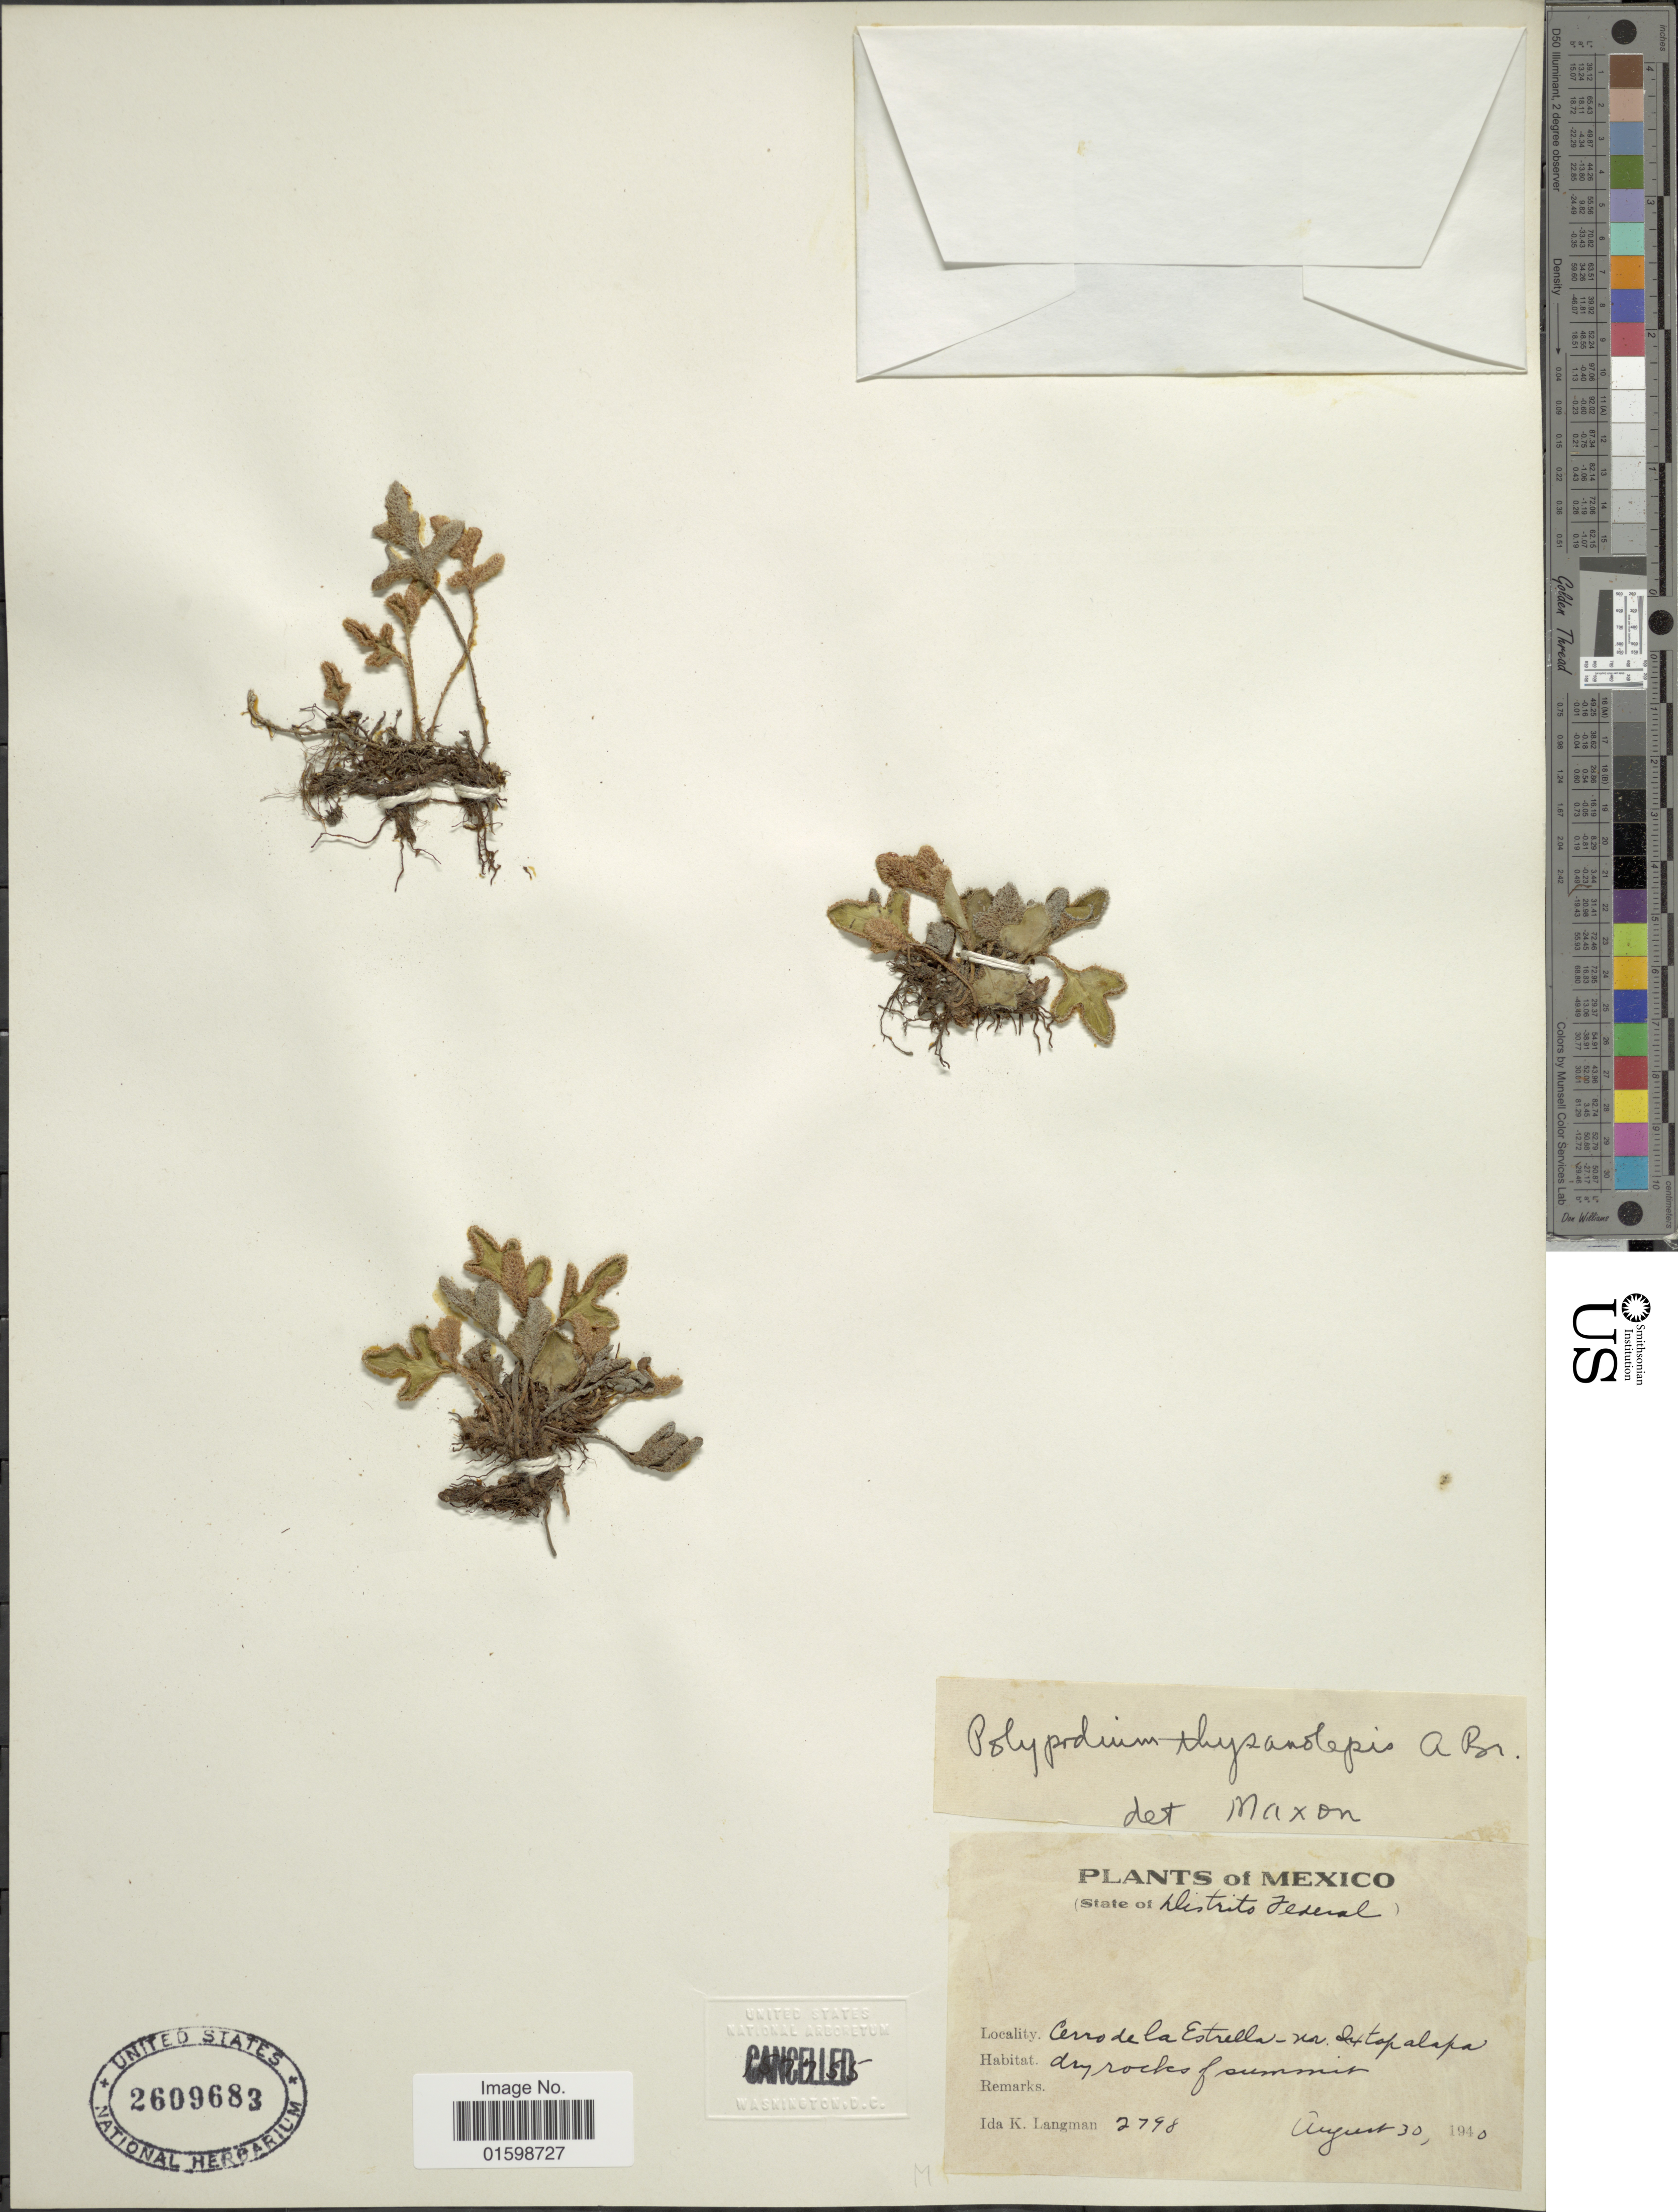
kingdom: Plantae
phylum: Tracheophyta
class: Polypodiopsida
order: Polypodiales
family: Polypodiaceae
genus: Pleopeltis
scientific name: Pleopeltis thyssanolepis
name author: (A. Braun ex Klotzsch) E.G. Andrews & Windham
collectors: I. K. Langman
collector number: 2798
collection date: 1940-08-30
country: Mexico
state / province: Distrito Federal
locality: Dry rocks of summit, Cerro de la Estrella - nr. Ixtapalapa [near Iztapalapa].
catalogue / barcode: US 2609683